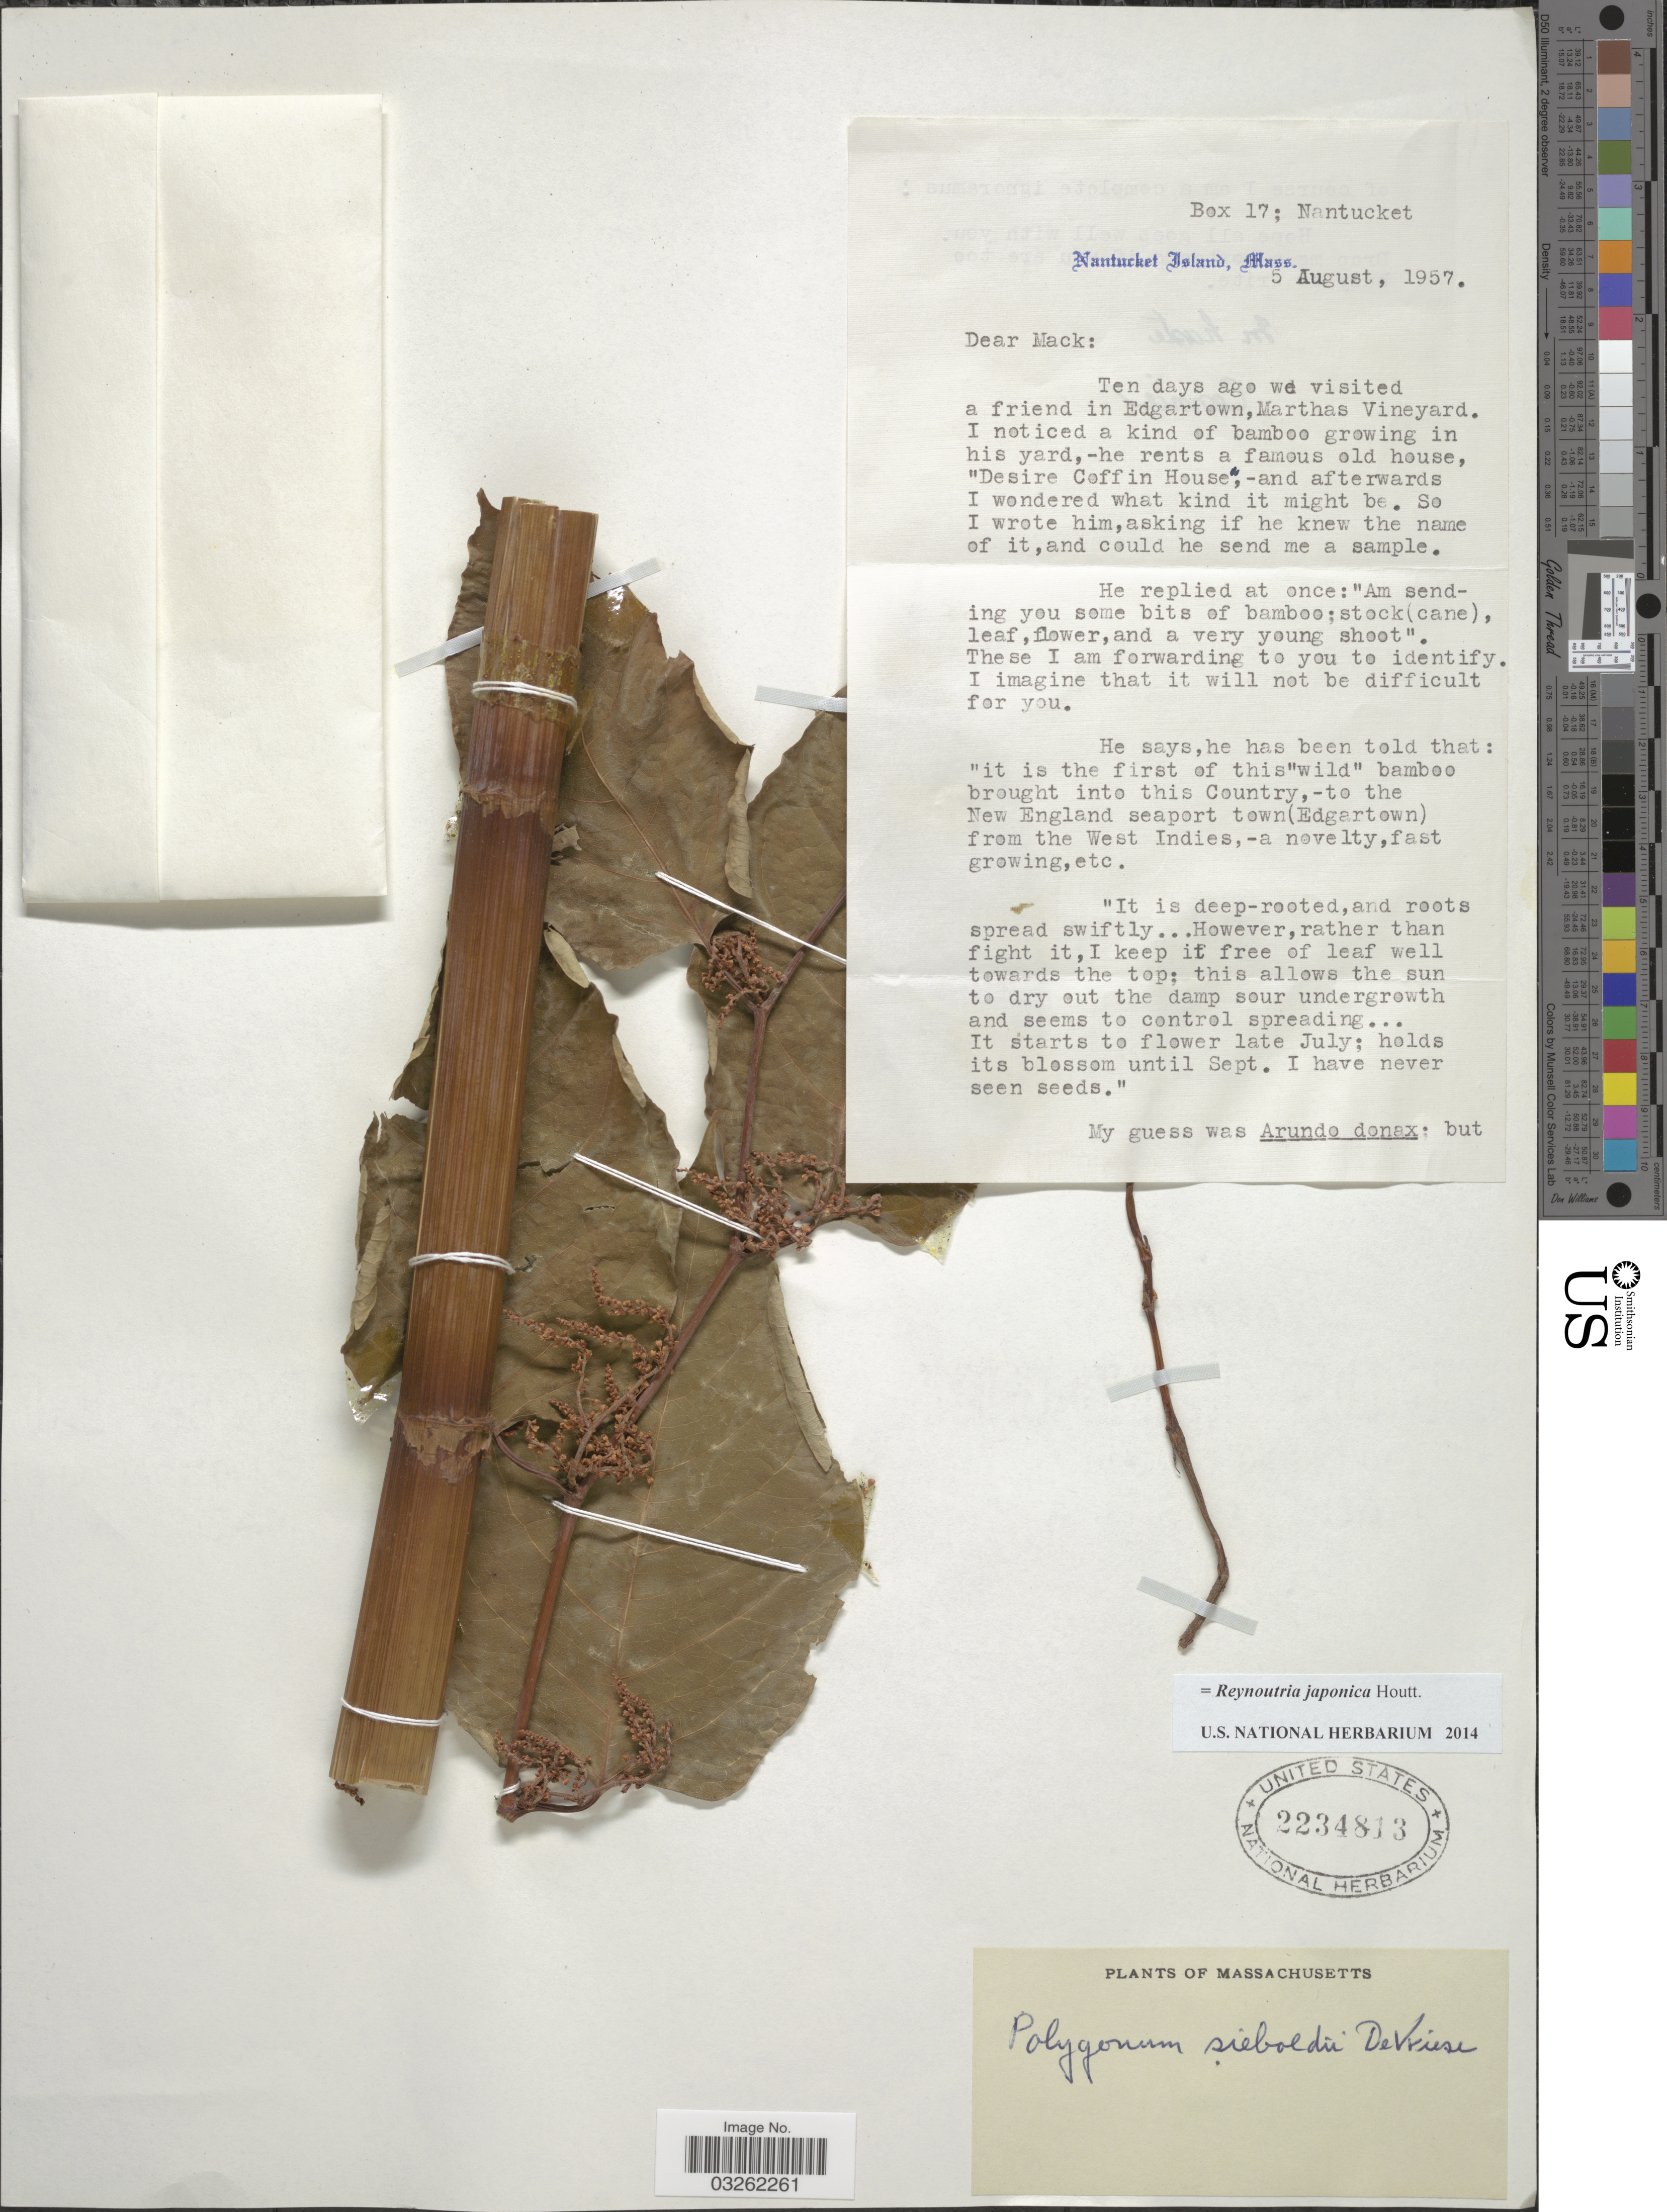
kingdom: Plantae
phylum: Tracheophyta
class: Magnoliopsida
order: Caryophyllales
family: Polygonaceae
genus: Reynoutria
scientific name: Reynoutria japonica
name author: Houtt.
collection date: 1957-08-05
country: United States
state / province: Massachusetts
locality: Nantucket Island [unsure placement]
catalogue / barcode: US 2234813